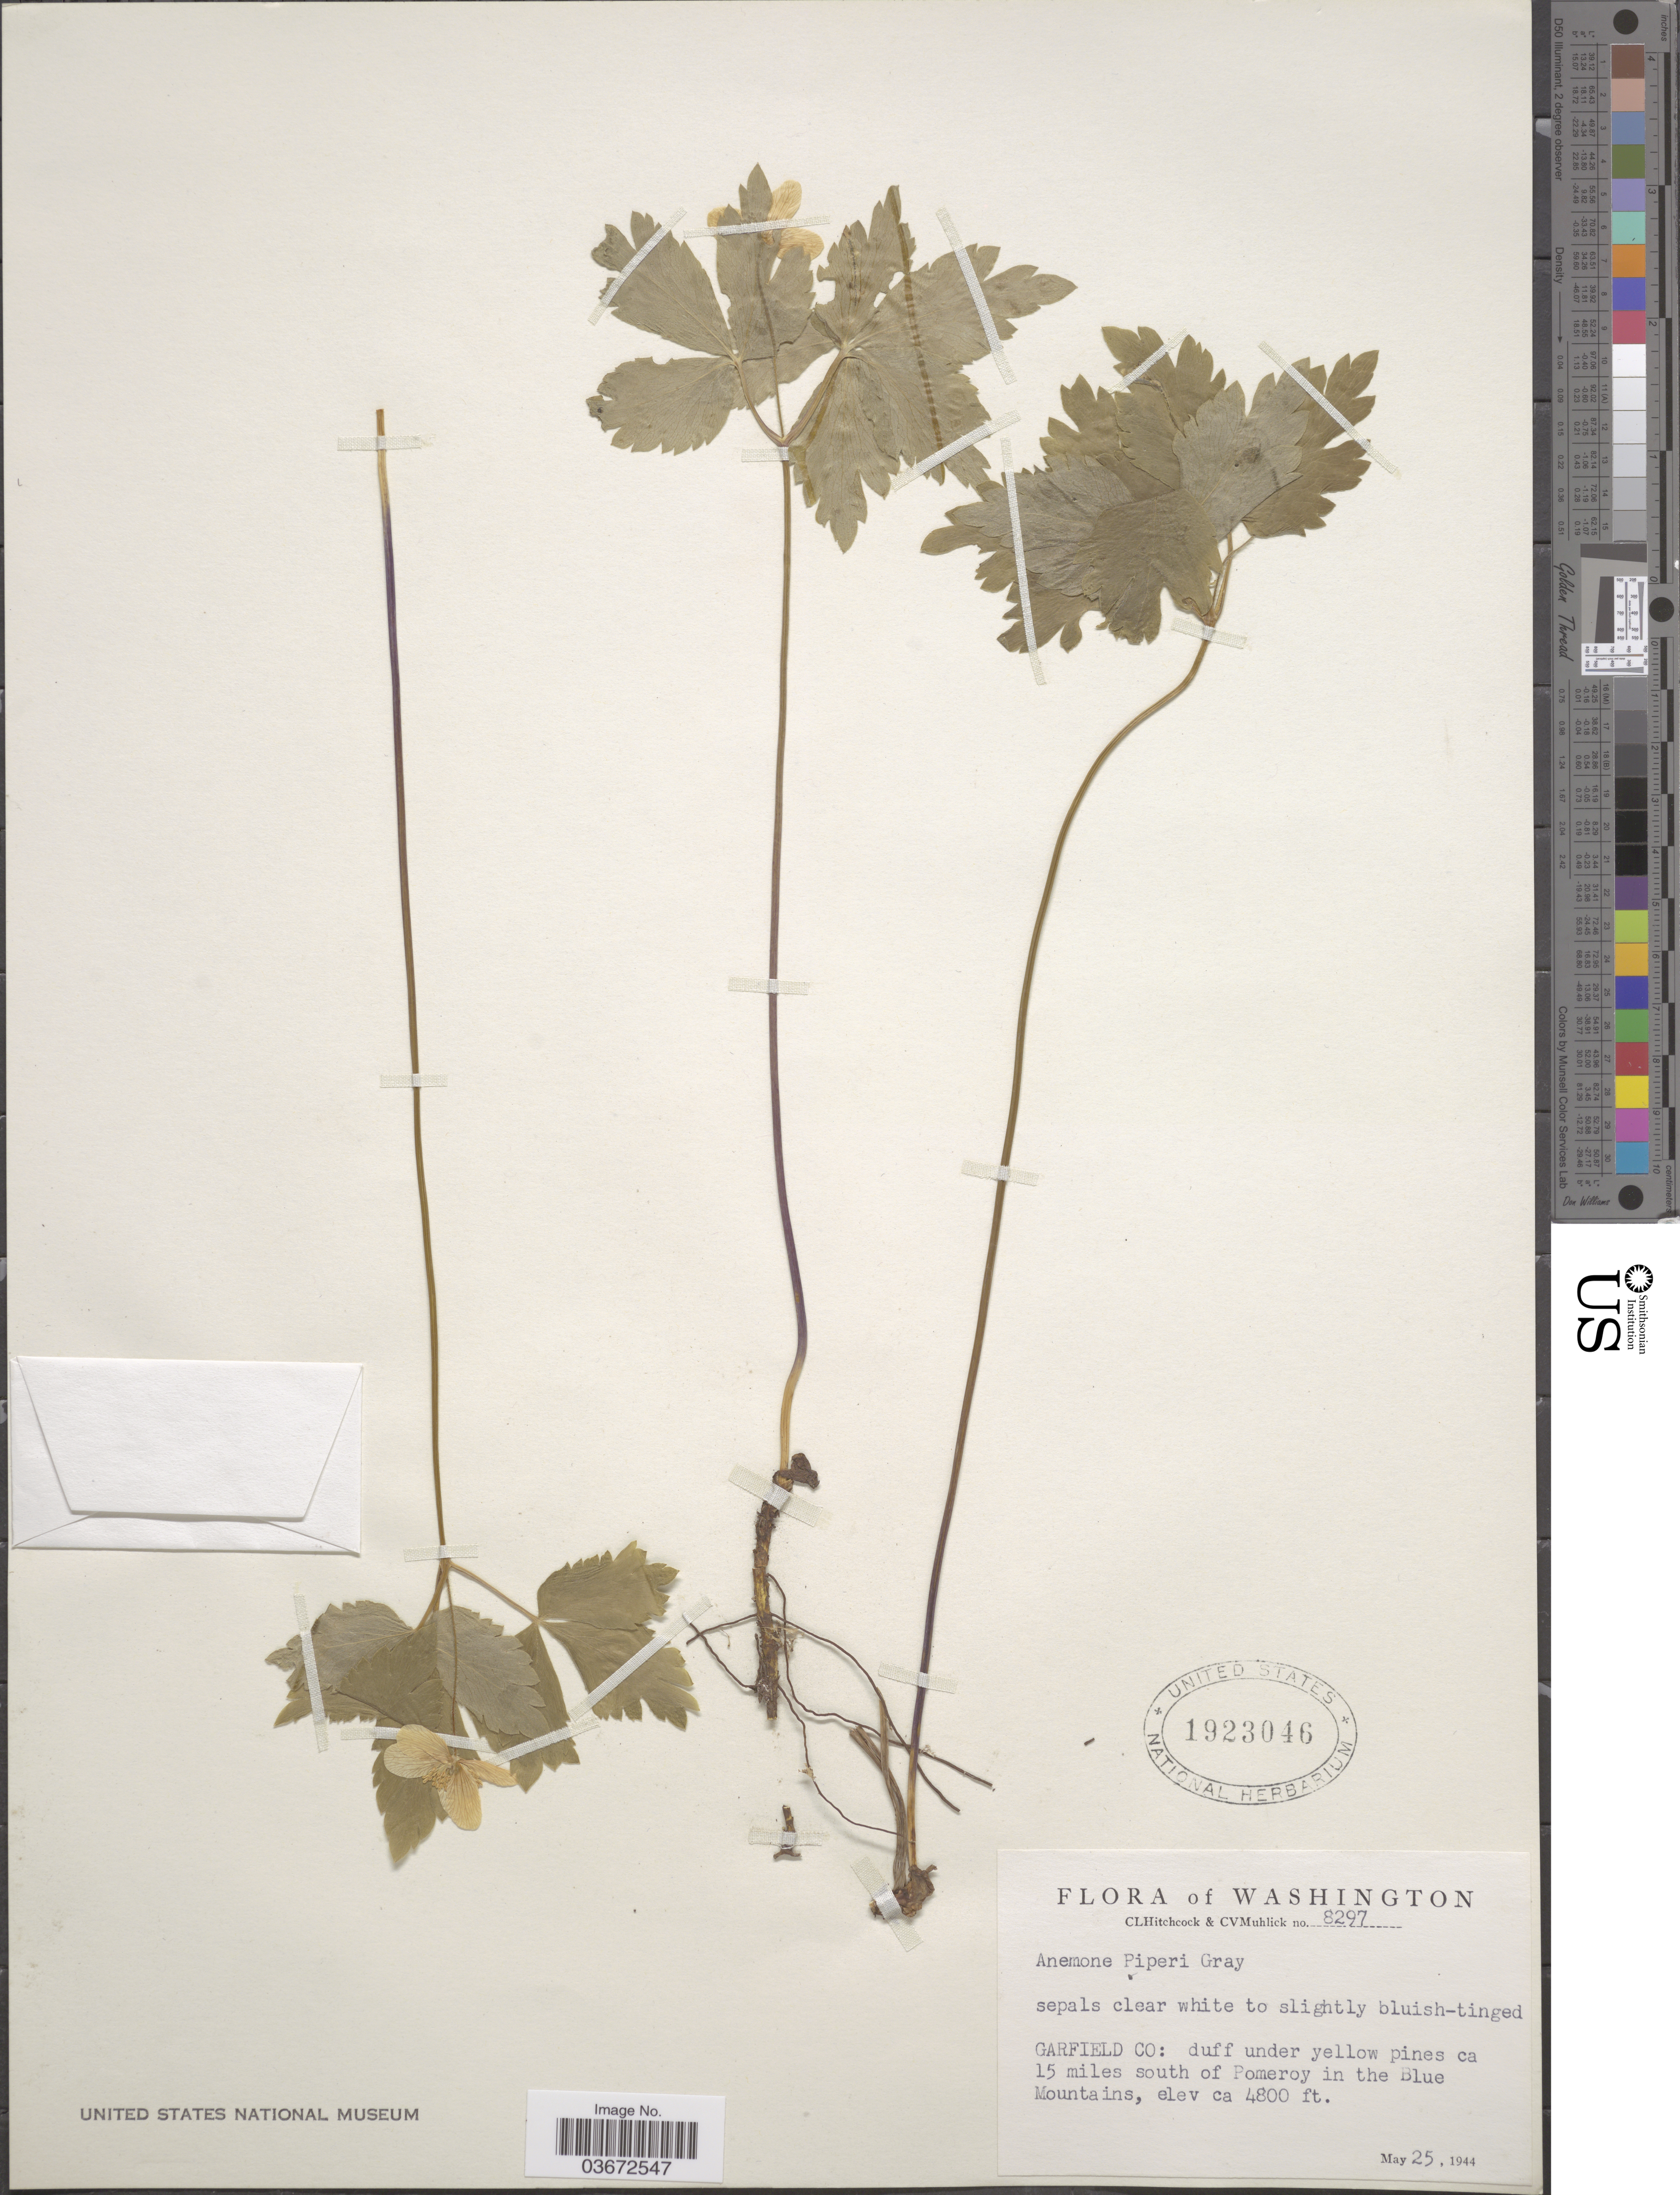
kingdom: Plantae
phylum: Tracheophyta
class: Magnoliopsida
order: Ranunculales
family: Ranunculaceae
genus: Anemone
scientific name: Anemone piperi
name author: Rydb.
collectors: C. L. Hitchcock & C. V. Muhlick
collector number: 8297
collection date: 1944-05-25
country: United States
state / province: Washington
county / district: Garfield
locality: Garfield Co.: duff under yellow pines ca 15 miles south of Pomeroy in the Blue Mountains.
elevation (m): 1463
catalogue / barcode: US 1923046